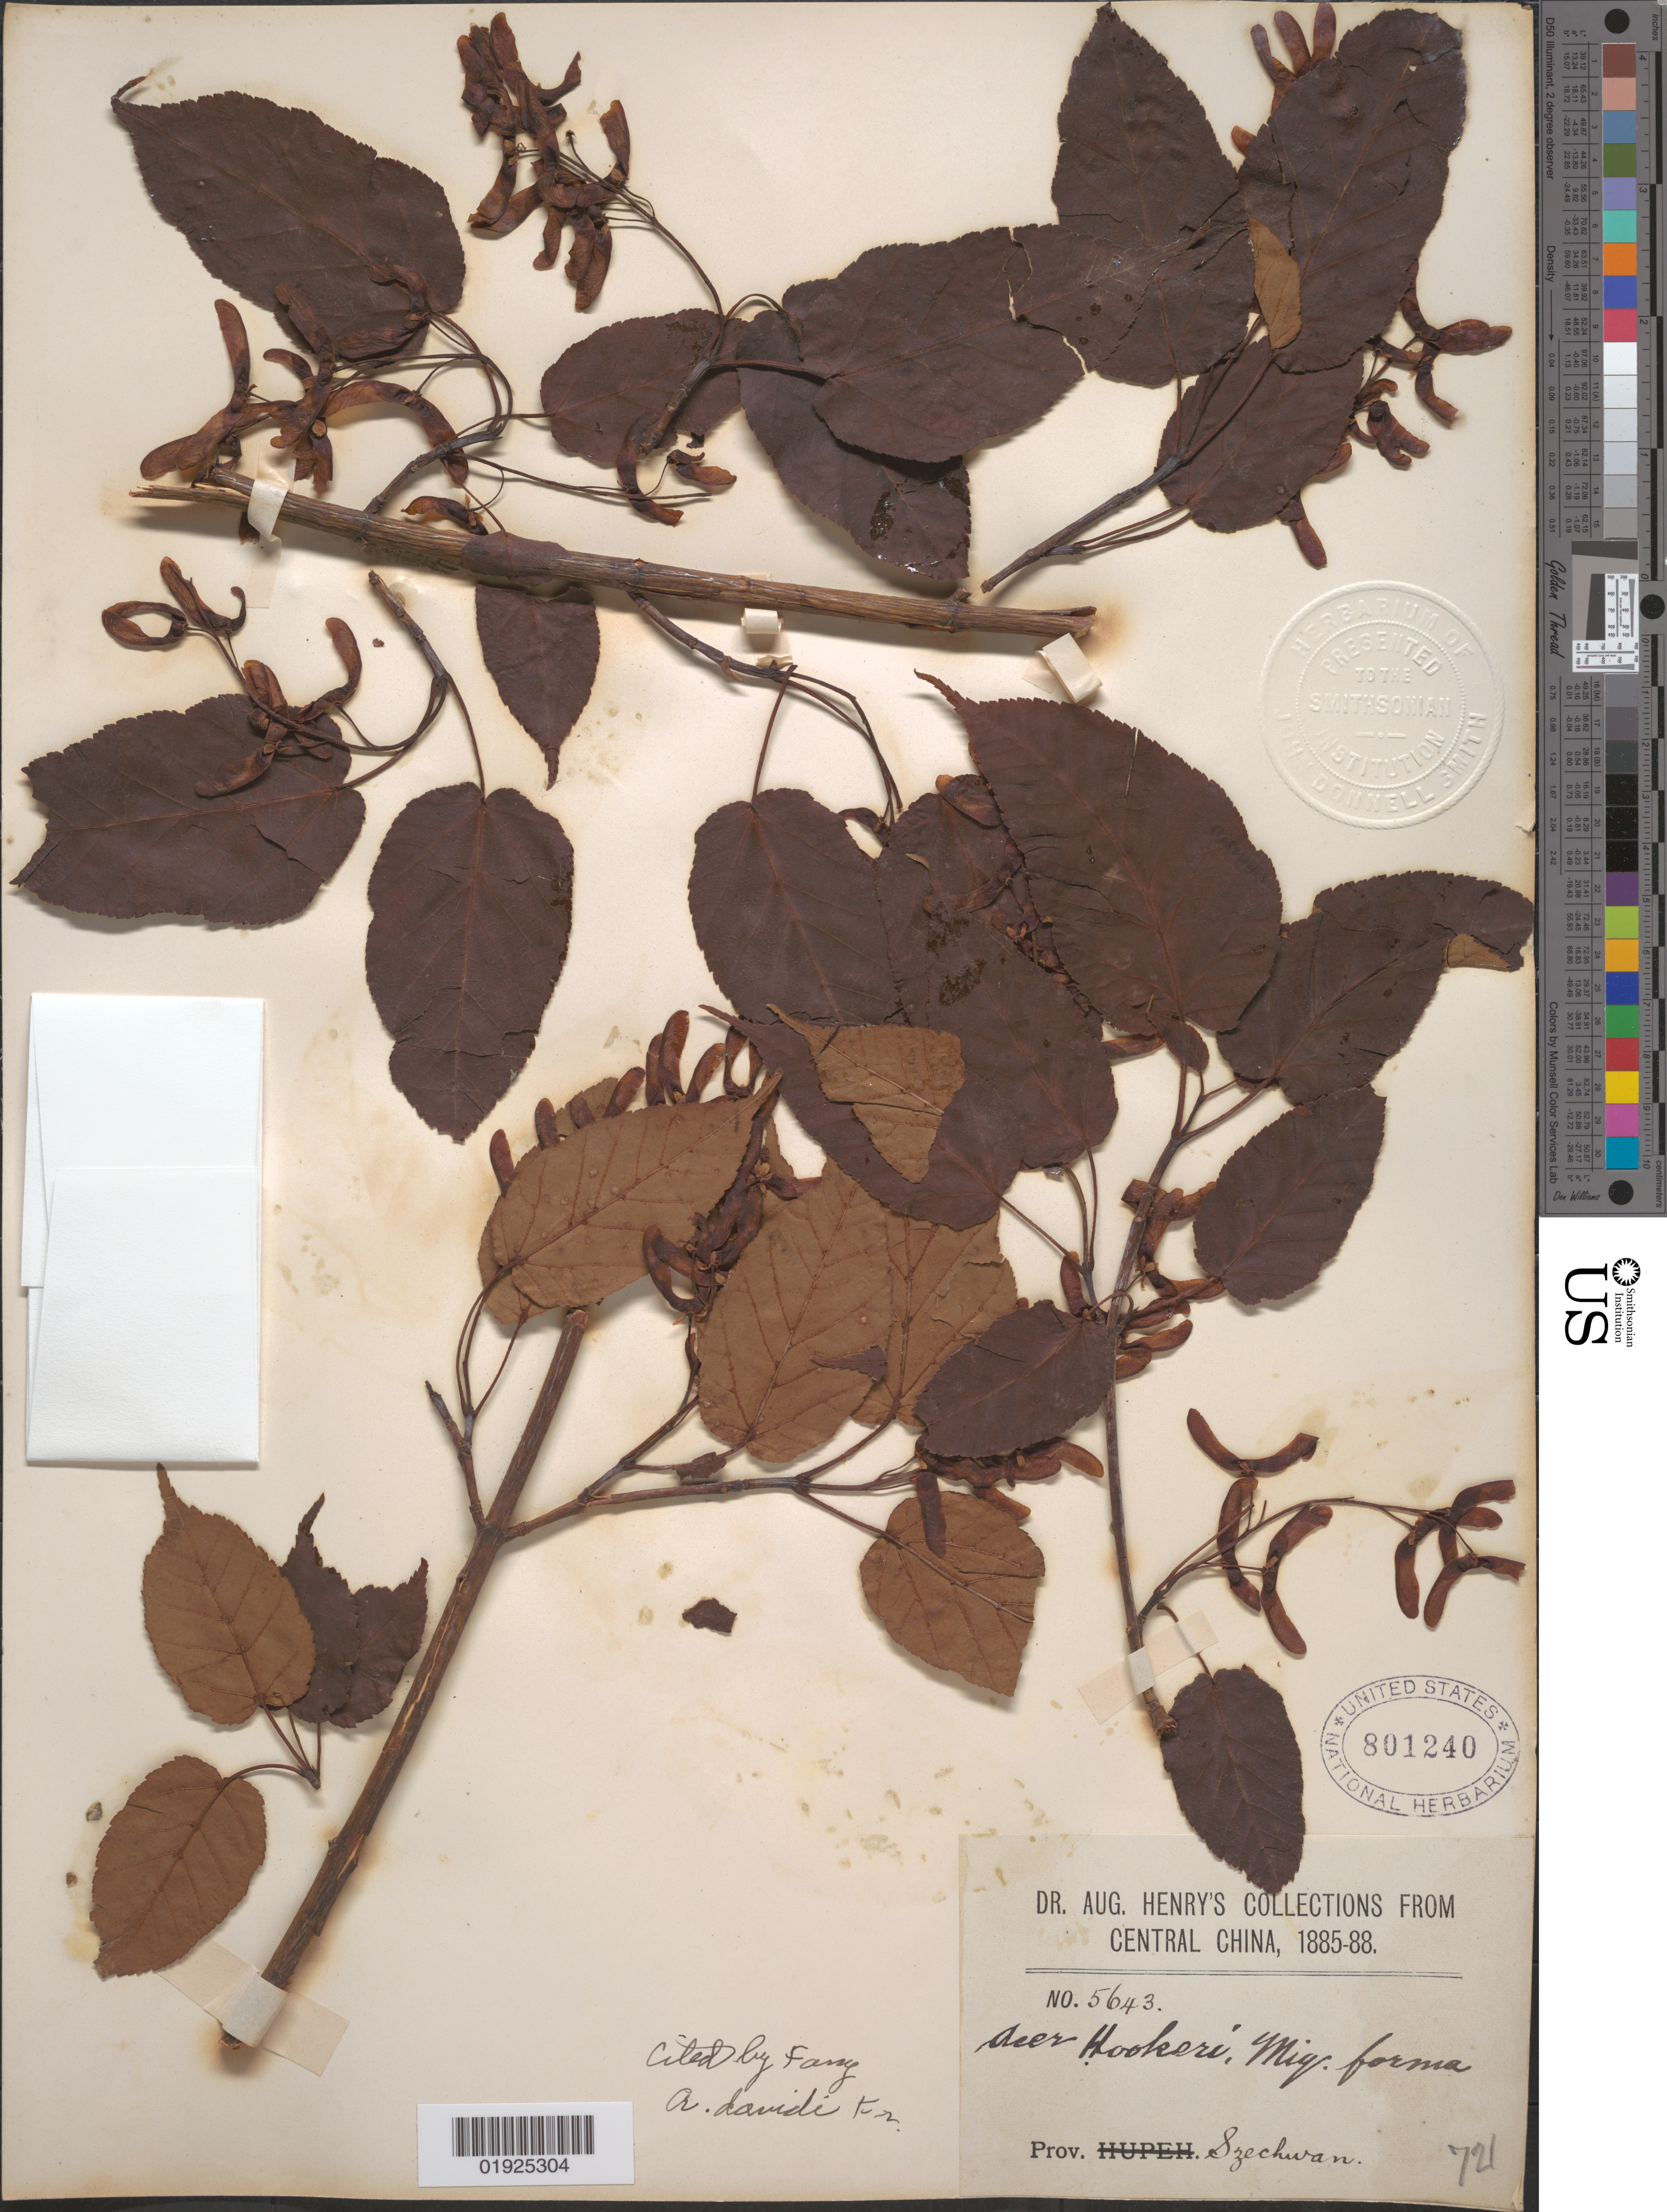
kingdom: Plantae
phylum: Tracheophyta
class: Magnoliopsida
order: Sapindales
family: Sapindaceae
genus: Acer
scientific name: Acer sikkimense subsp. davidii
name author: (Franch.) Wesm.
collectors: A. Henry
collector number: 5643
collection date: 1885/1888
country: China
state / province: Sichuan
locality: Prov. Szechwan [Sichuan]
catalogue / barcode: US 801240